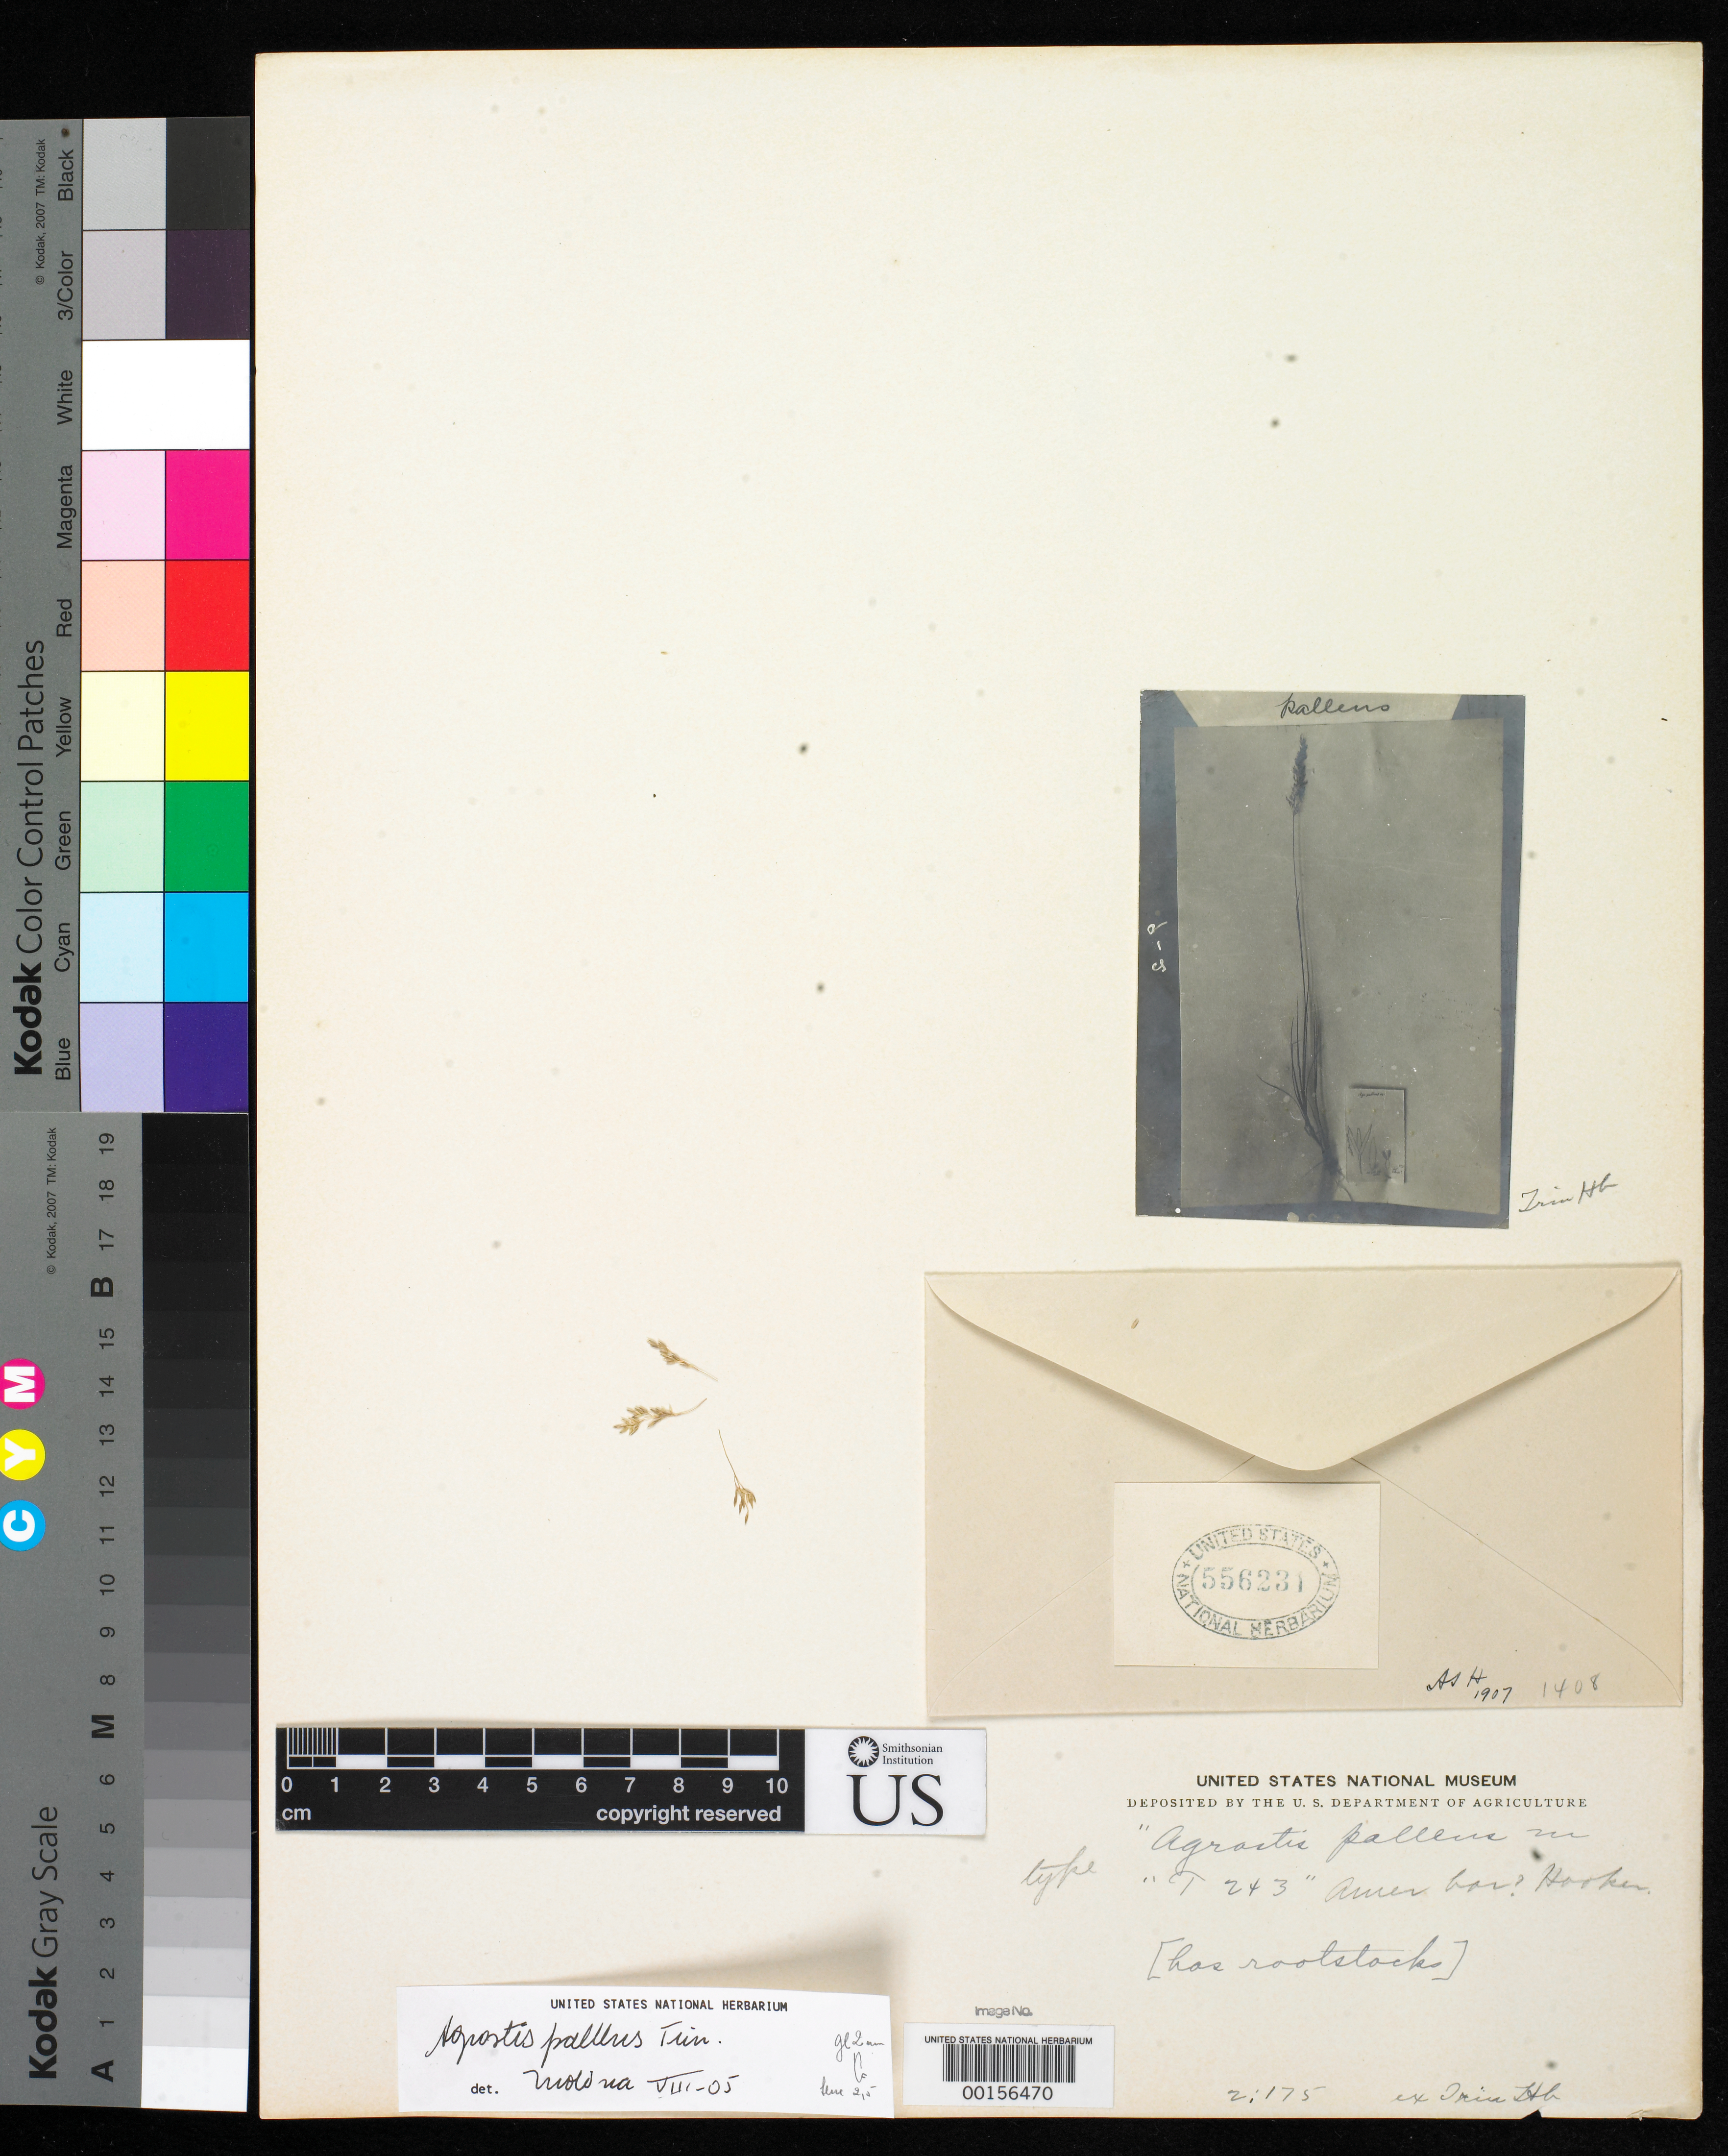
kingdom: Plantae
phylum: Tracheophyta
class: Liliopsida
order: Poales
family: Poaceae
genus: Agrostis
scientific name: Agrostis pallens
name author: Trin.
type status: Type Fragment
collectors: J. D. Hooker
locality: America Borealis.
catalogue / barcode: US 556231